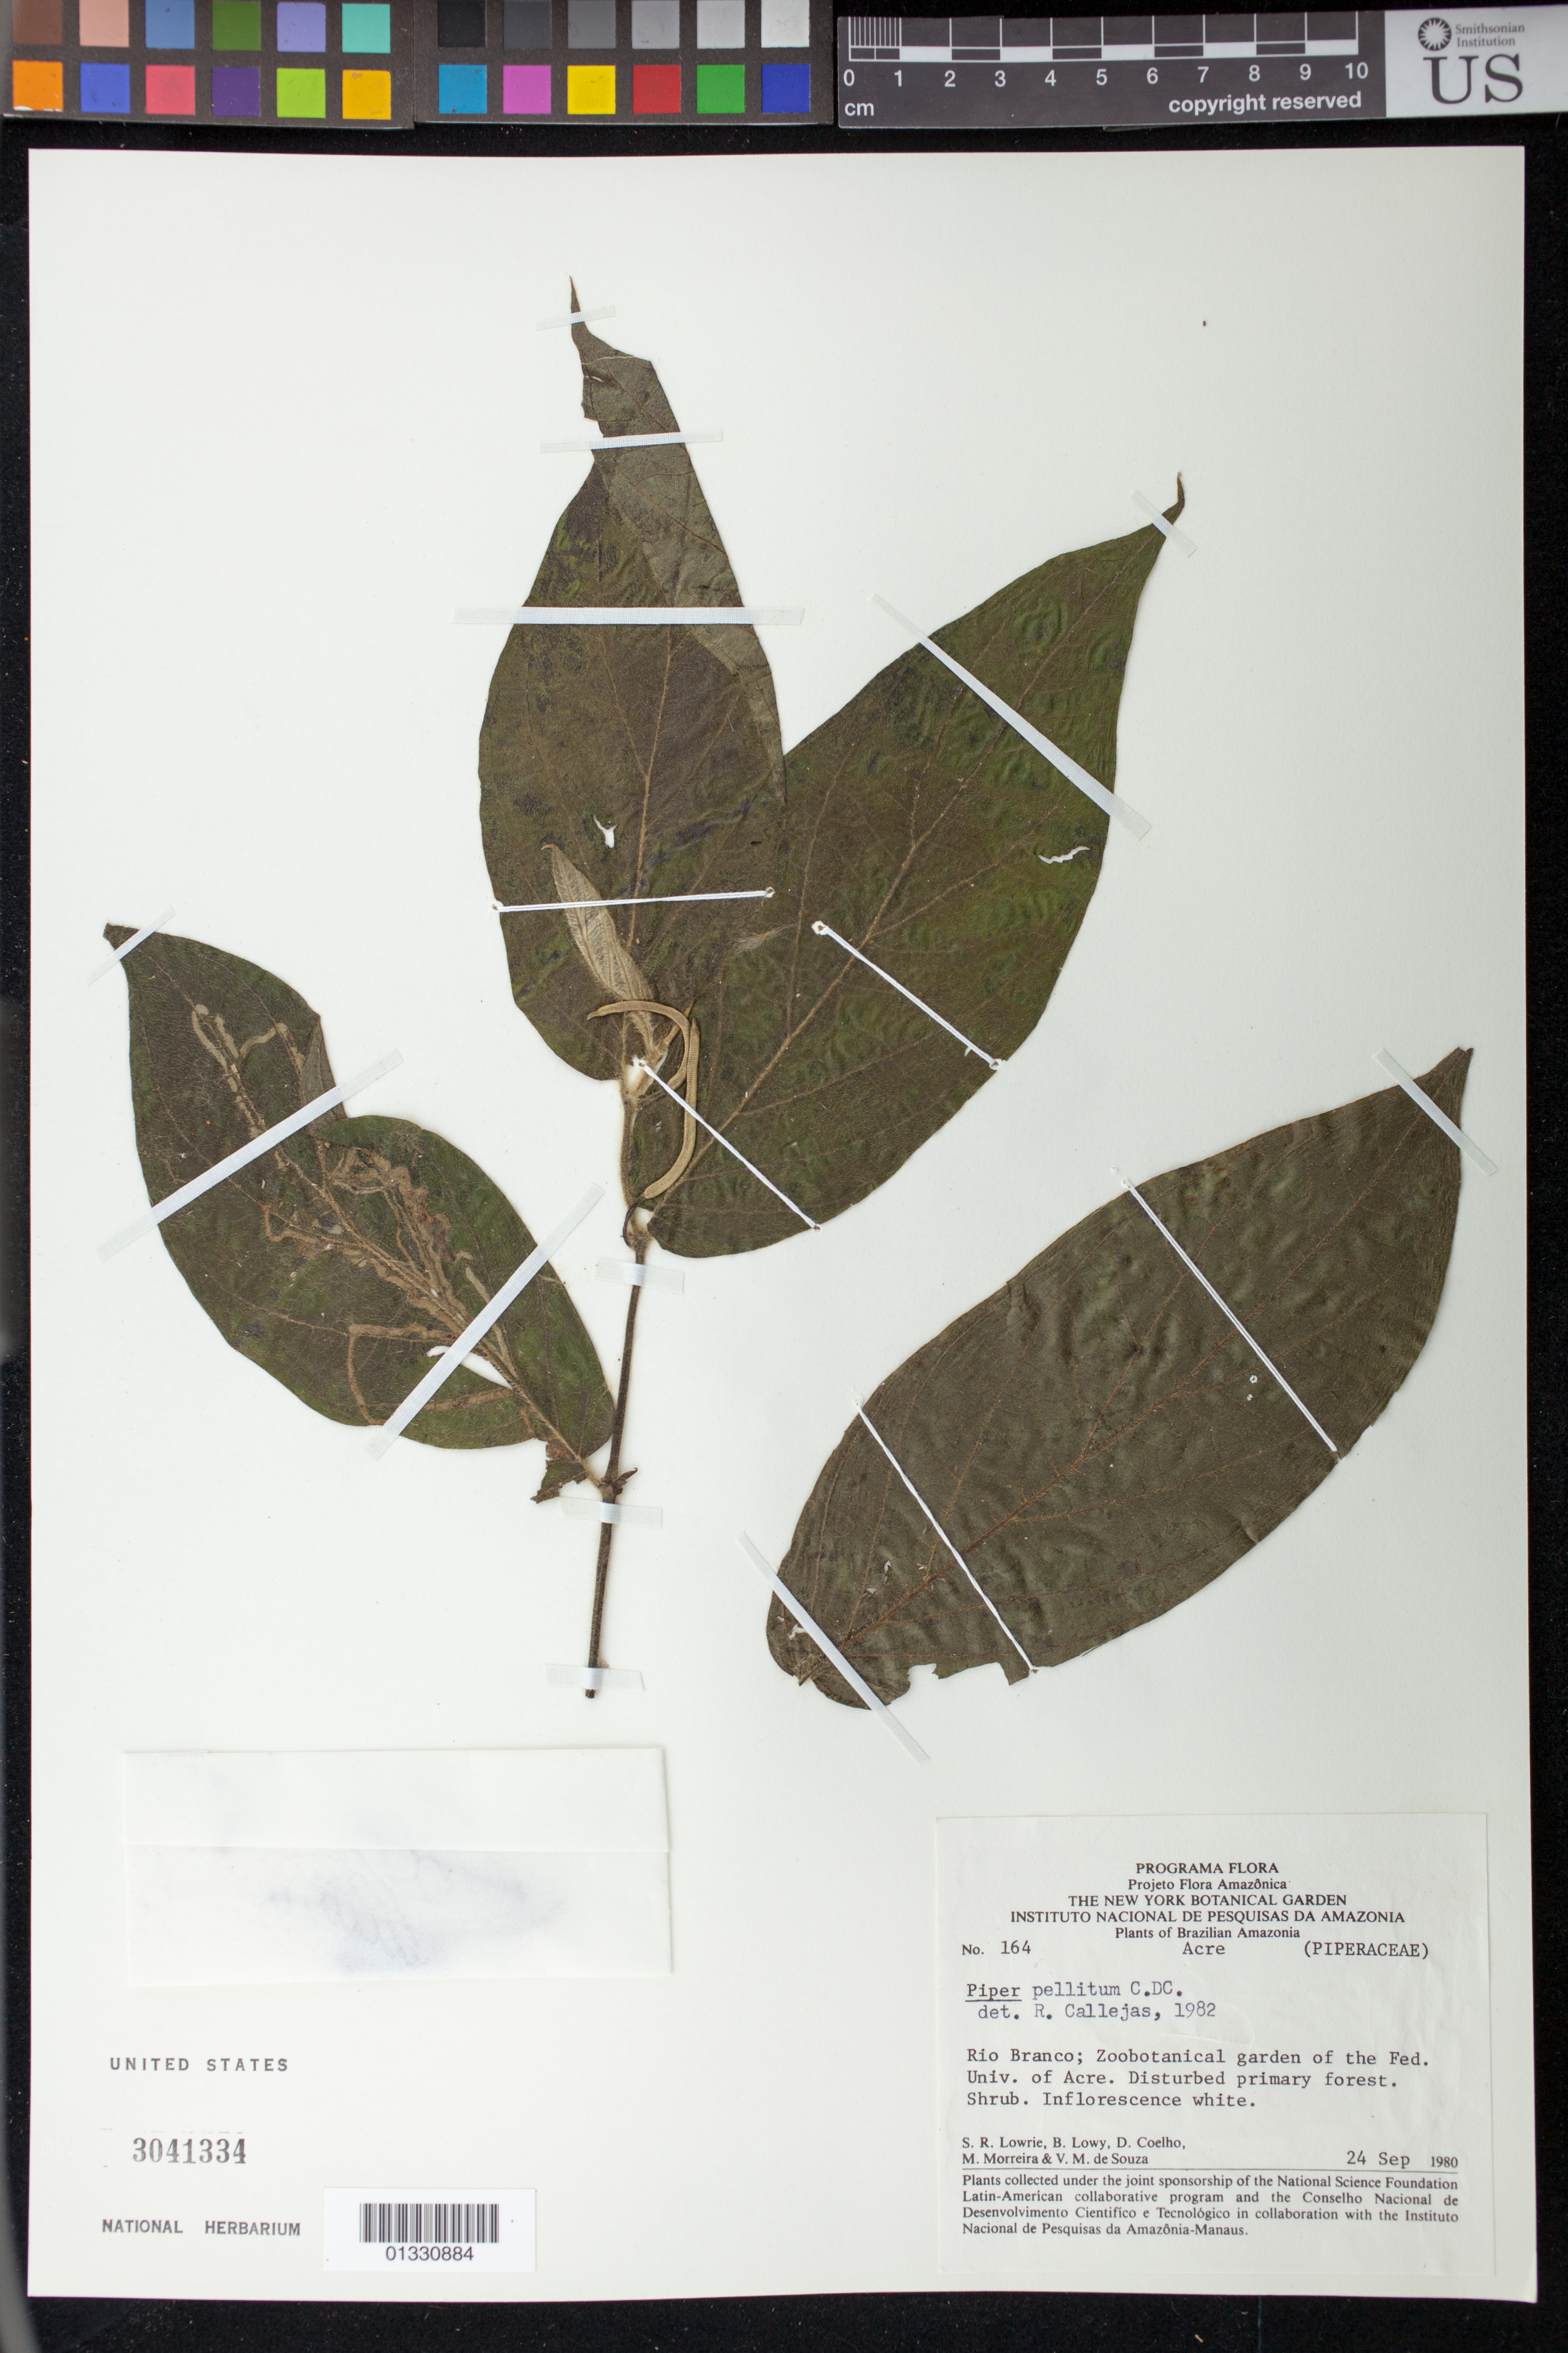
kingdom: Plantae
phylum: Tracheophyta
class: Magnoliopsida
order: Piperales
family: Piperaceae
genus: Piper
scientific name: Piper pellitum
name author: C. DC.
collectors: S. Lowrie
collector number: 164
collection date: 1980-09-24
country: Brazil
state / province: Acre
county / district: Rio Branco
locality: Zoobotanical garden of the Fed. Univ. of Acre.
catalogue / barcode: US 3041334